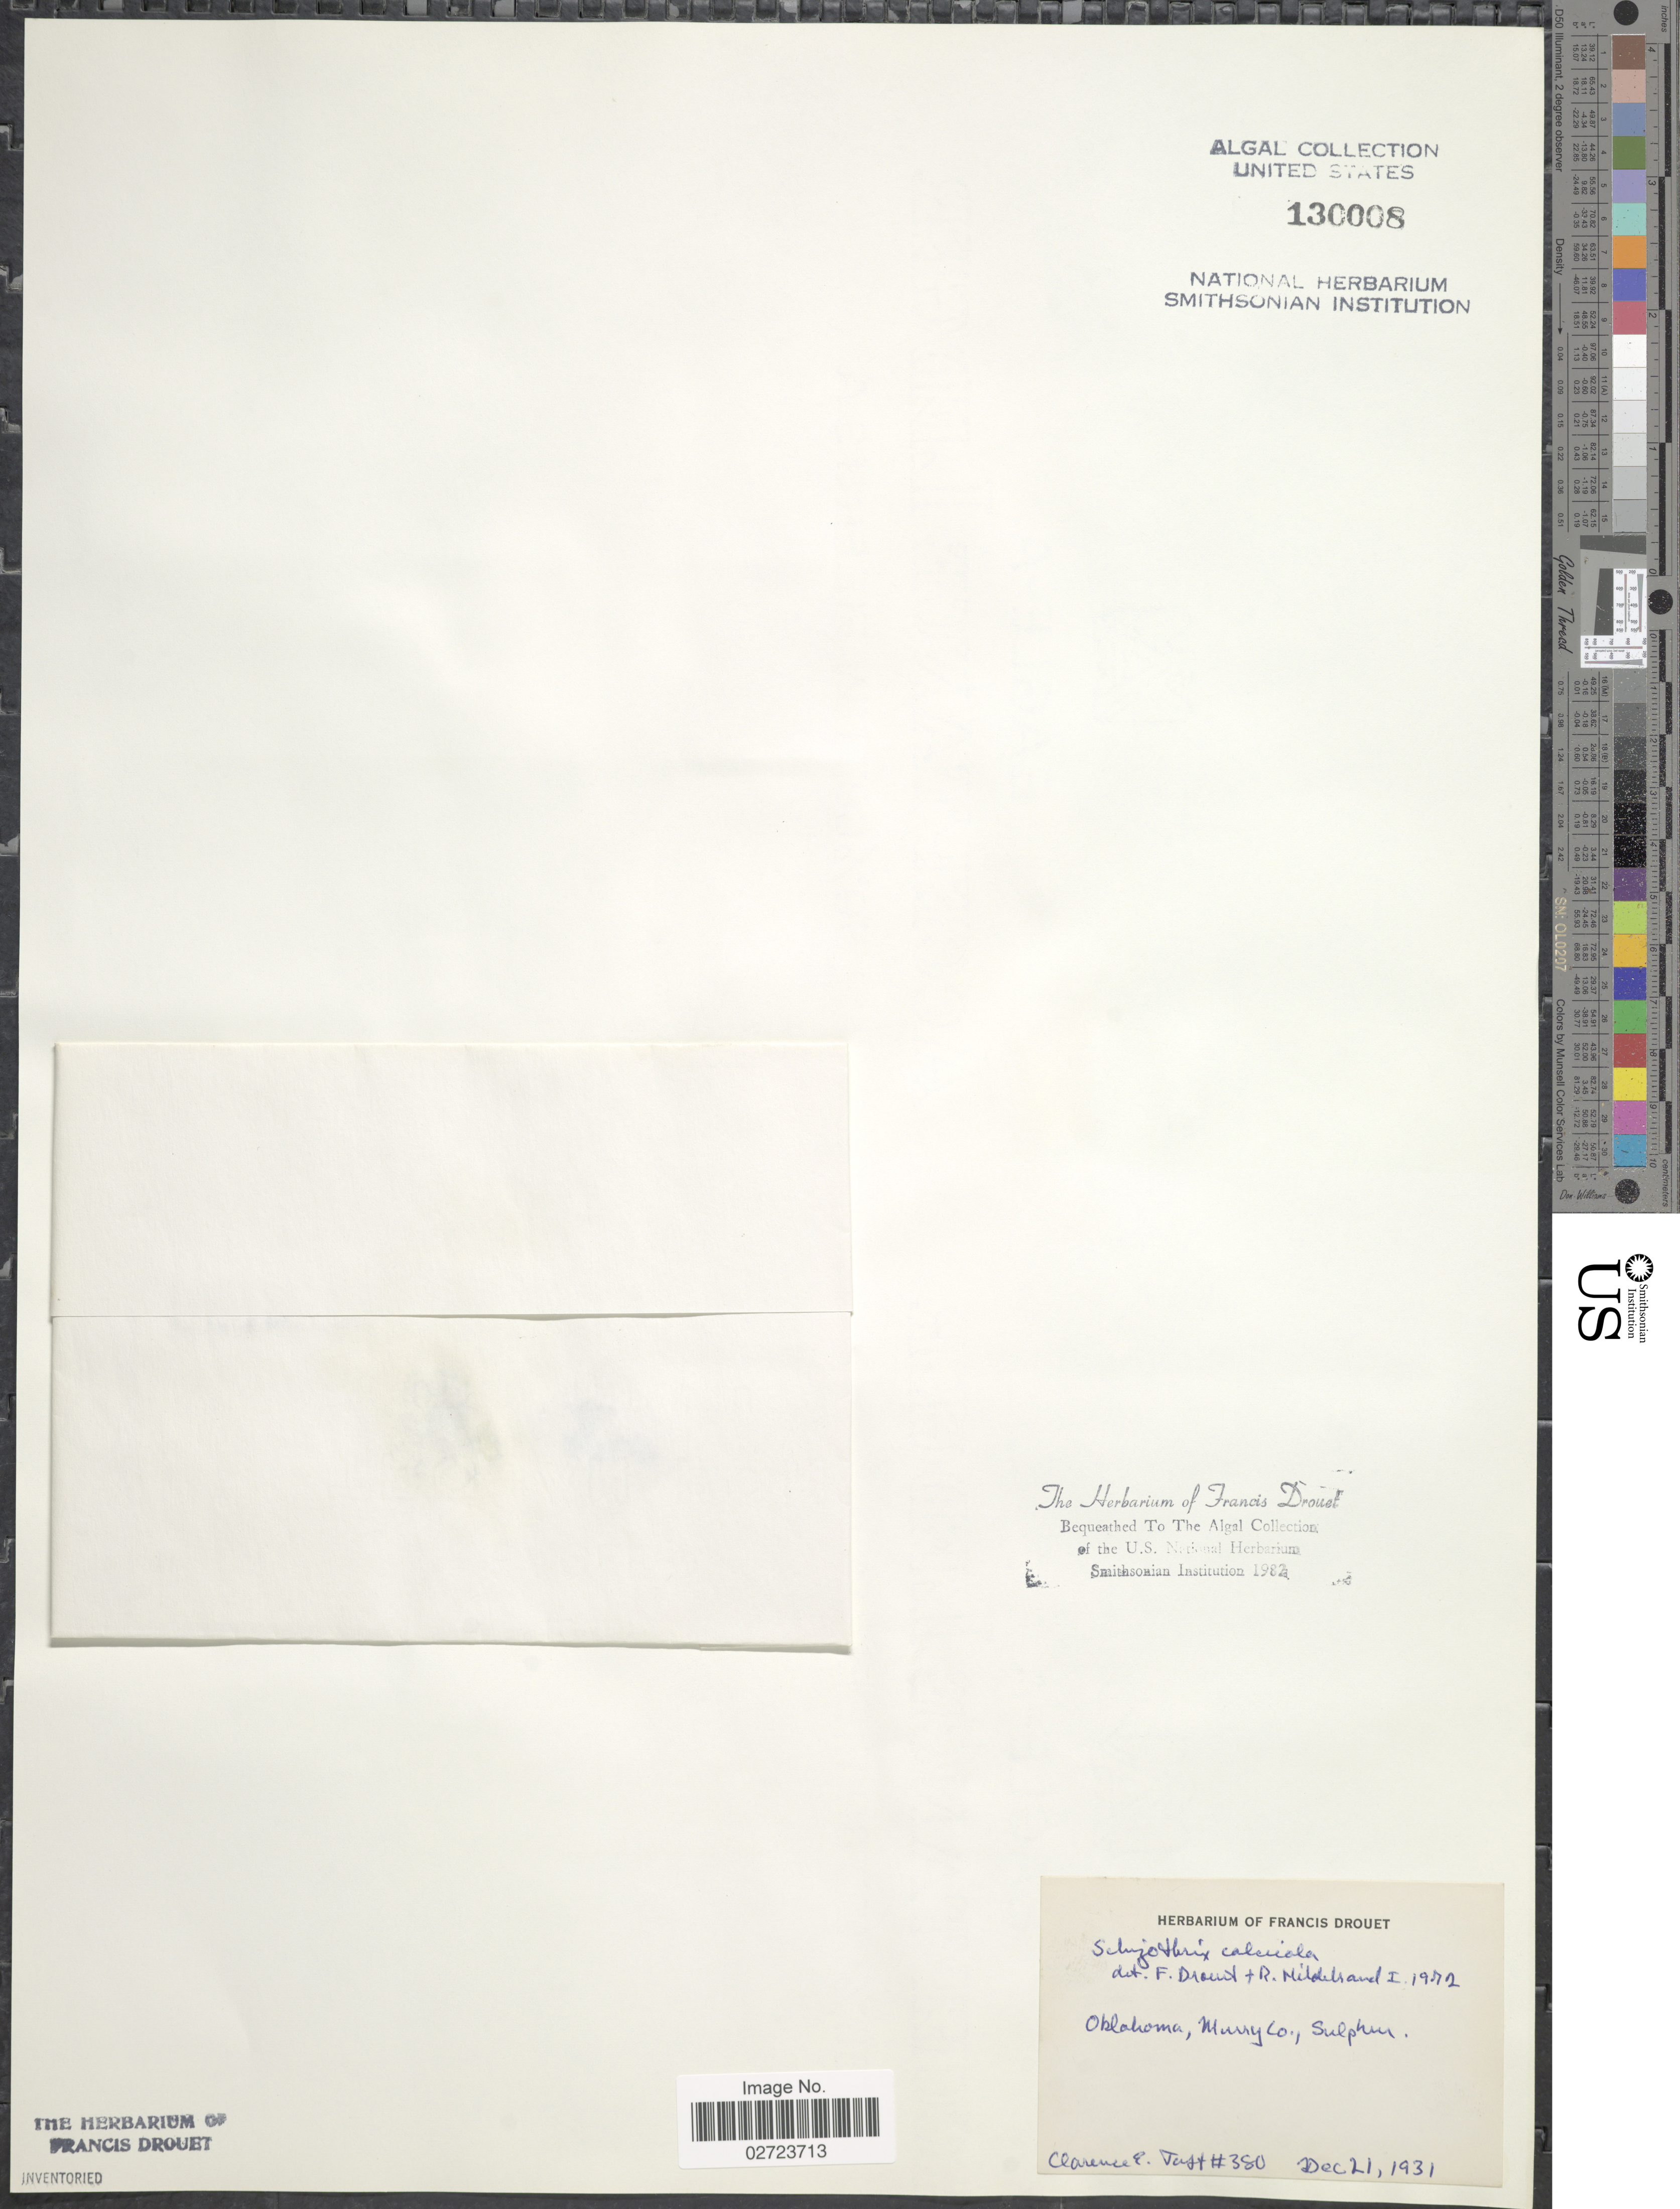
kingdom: Bacteria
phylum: Cyanobacteria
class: Cyanobacteriia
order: Leptolyngbyales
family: Trichocoleusaceae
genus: Schizothrix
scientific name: Schizothrix calcicola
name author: Gomont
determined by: Drouet, F. E.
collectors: C. E. Taft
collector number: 380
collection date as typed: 21 Dec 1931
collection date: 1931-12-21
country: United States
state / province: Oklahoma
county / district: Murray County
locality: Sulphur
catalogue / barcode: US 130008